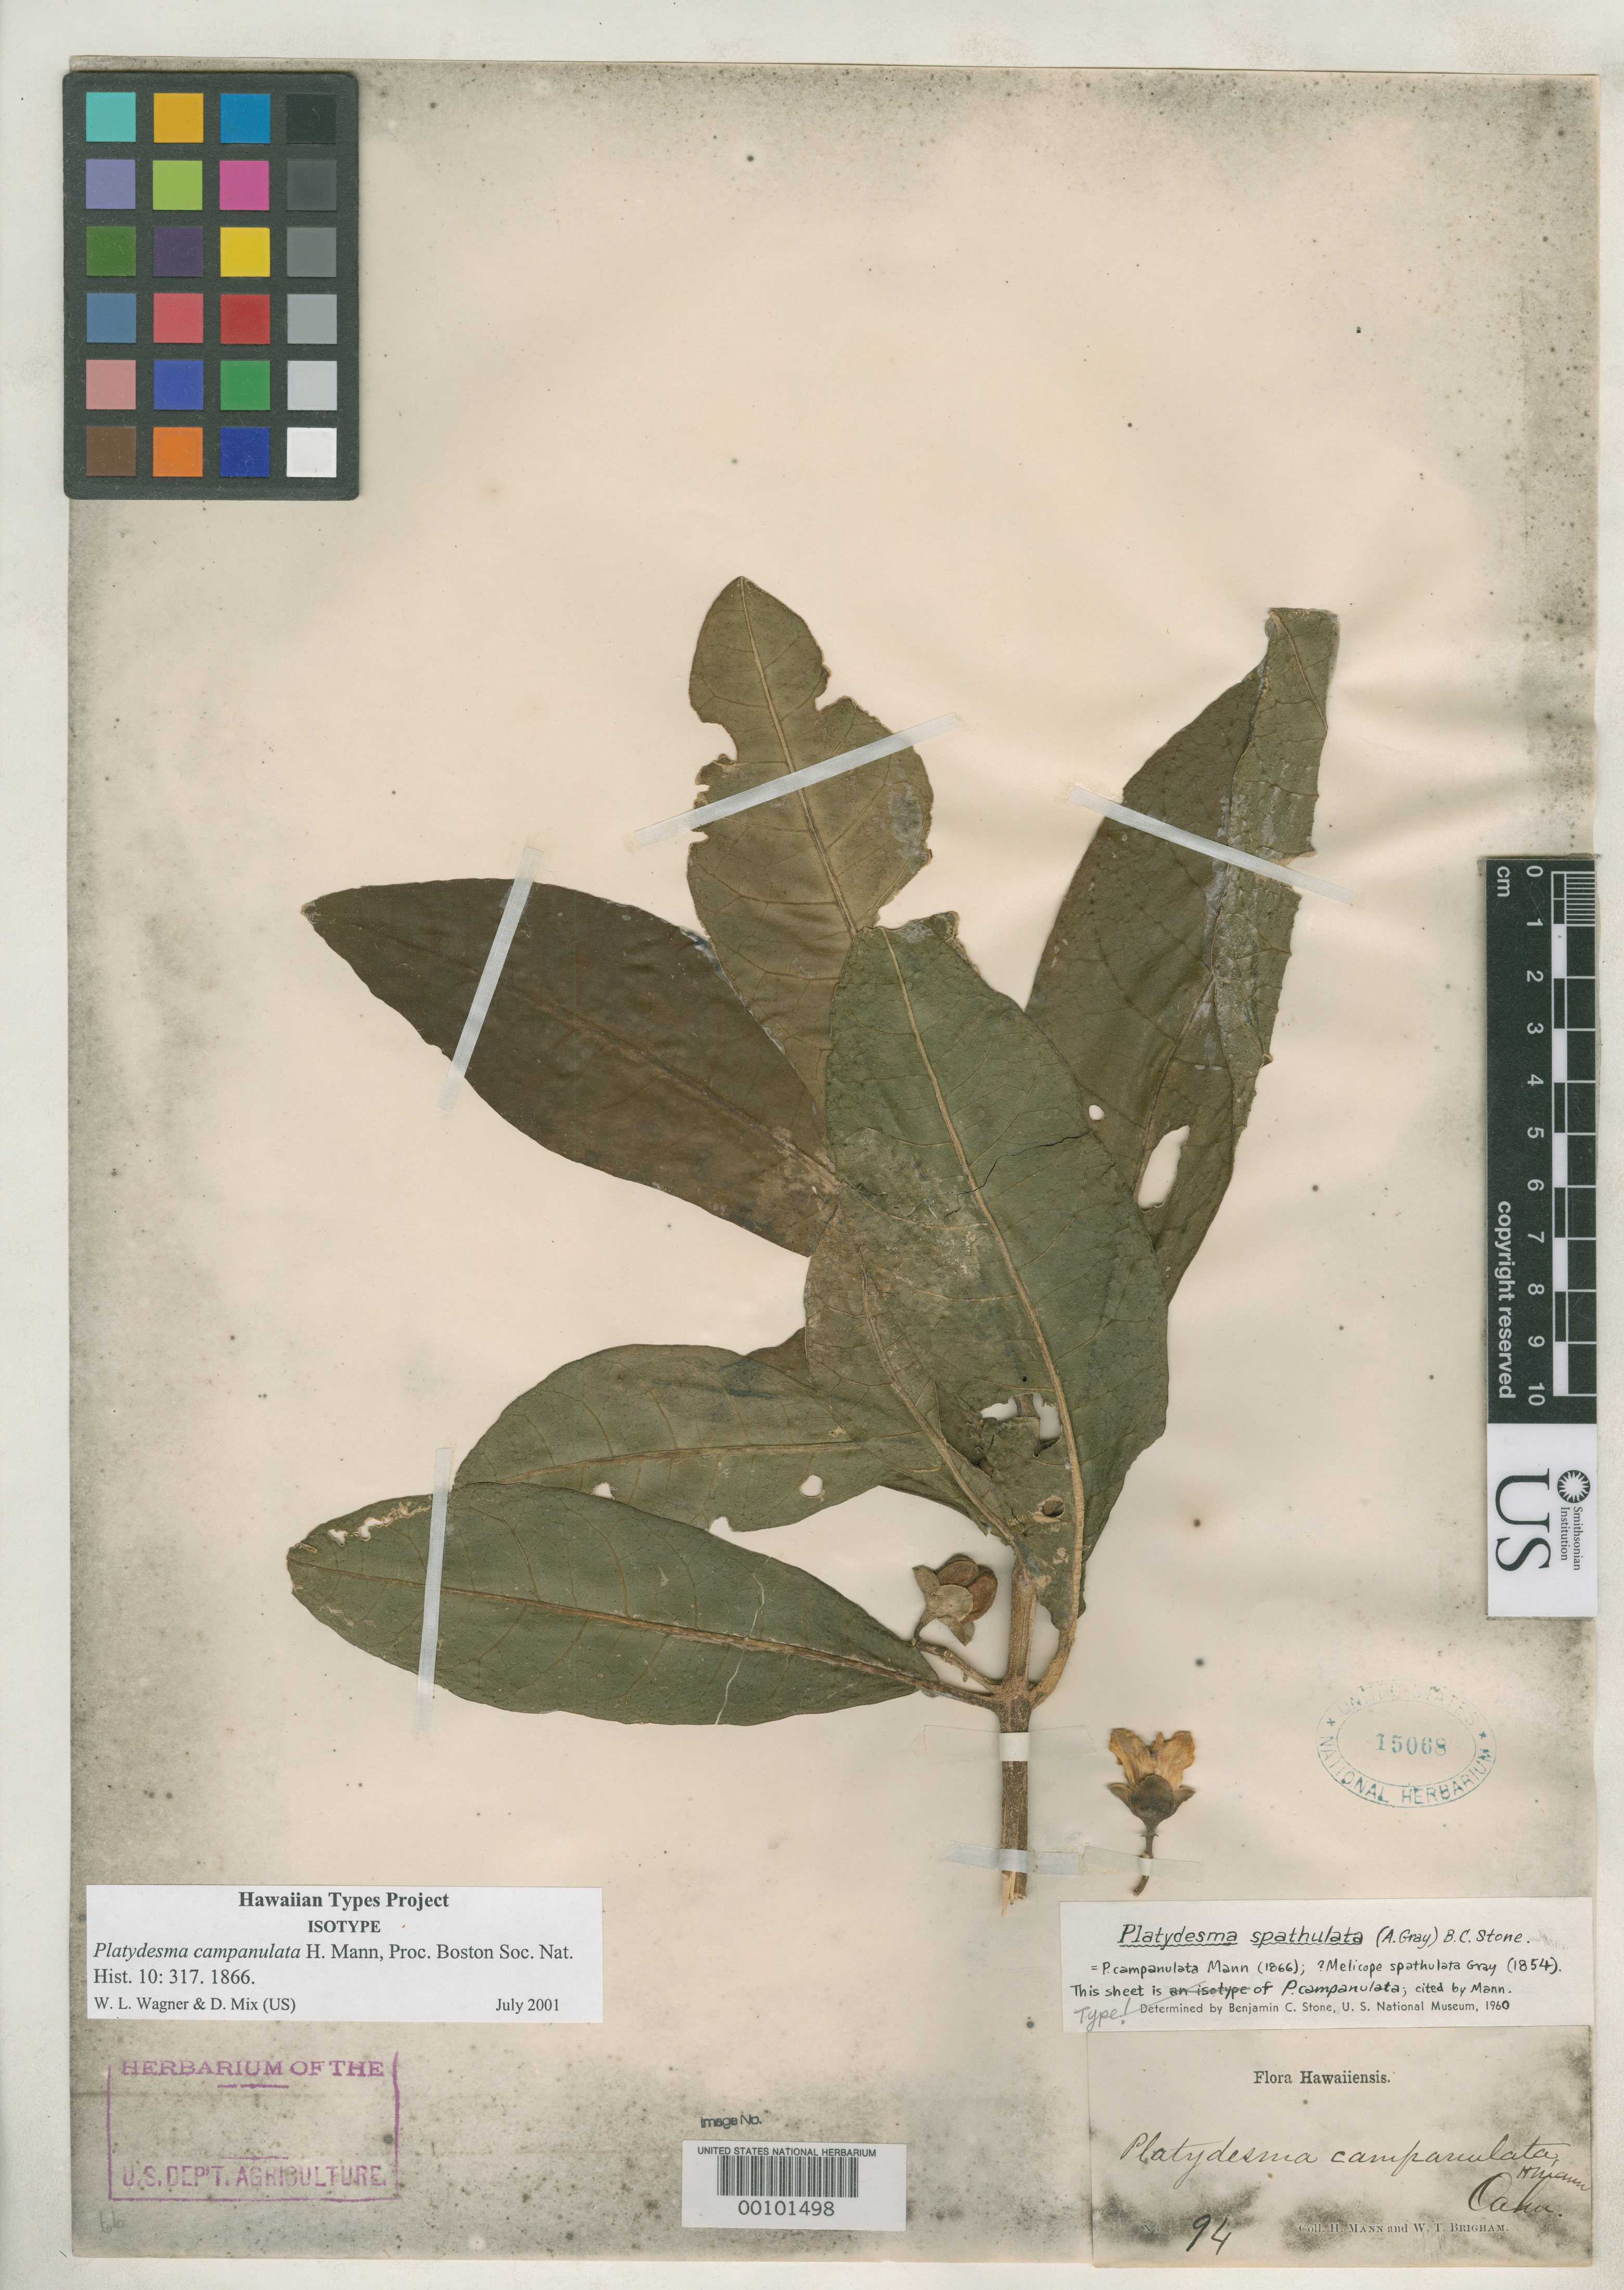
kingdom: Plantae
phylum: Tracheophyta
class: Magnoliopsida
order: Sapindales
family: Rutaceae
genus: Platydesma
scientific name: Platydesma campanulatum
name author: H. Mann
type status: Type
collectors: H. Mann & W. T. Brigham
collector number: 94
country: United States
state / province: Hawaii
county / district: Honolulu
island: Oahu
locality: Behind Honolulu.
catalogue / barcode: US 15068